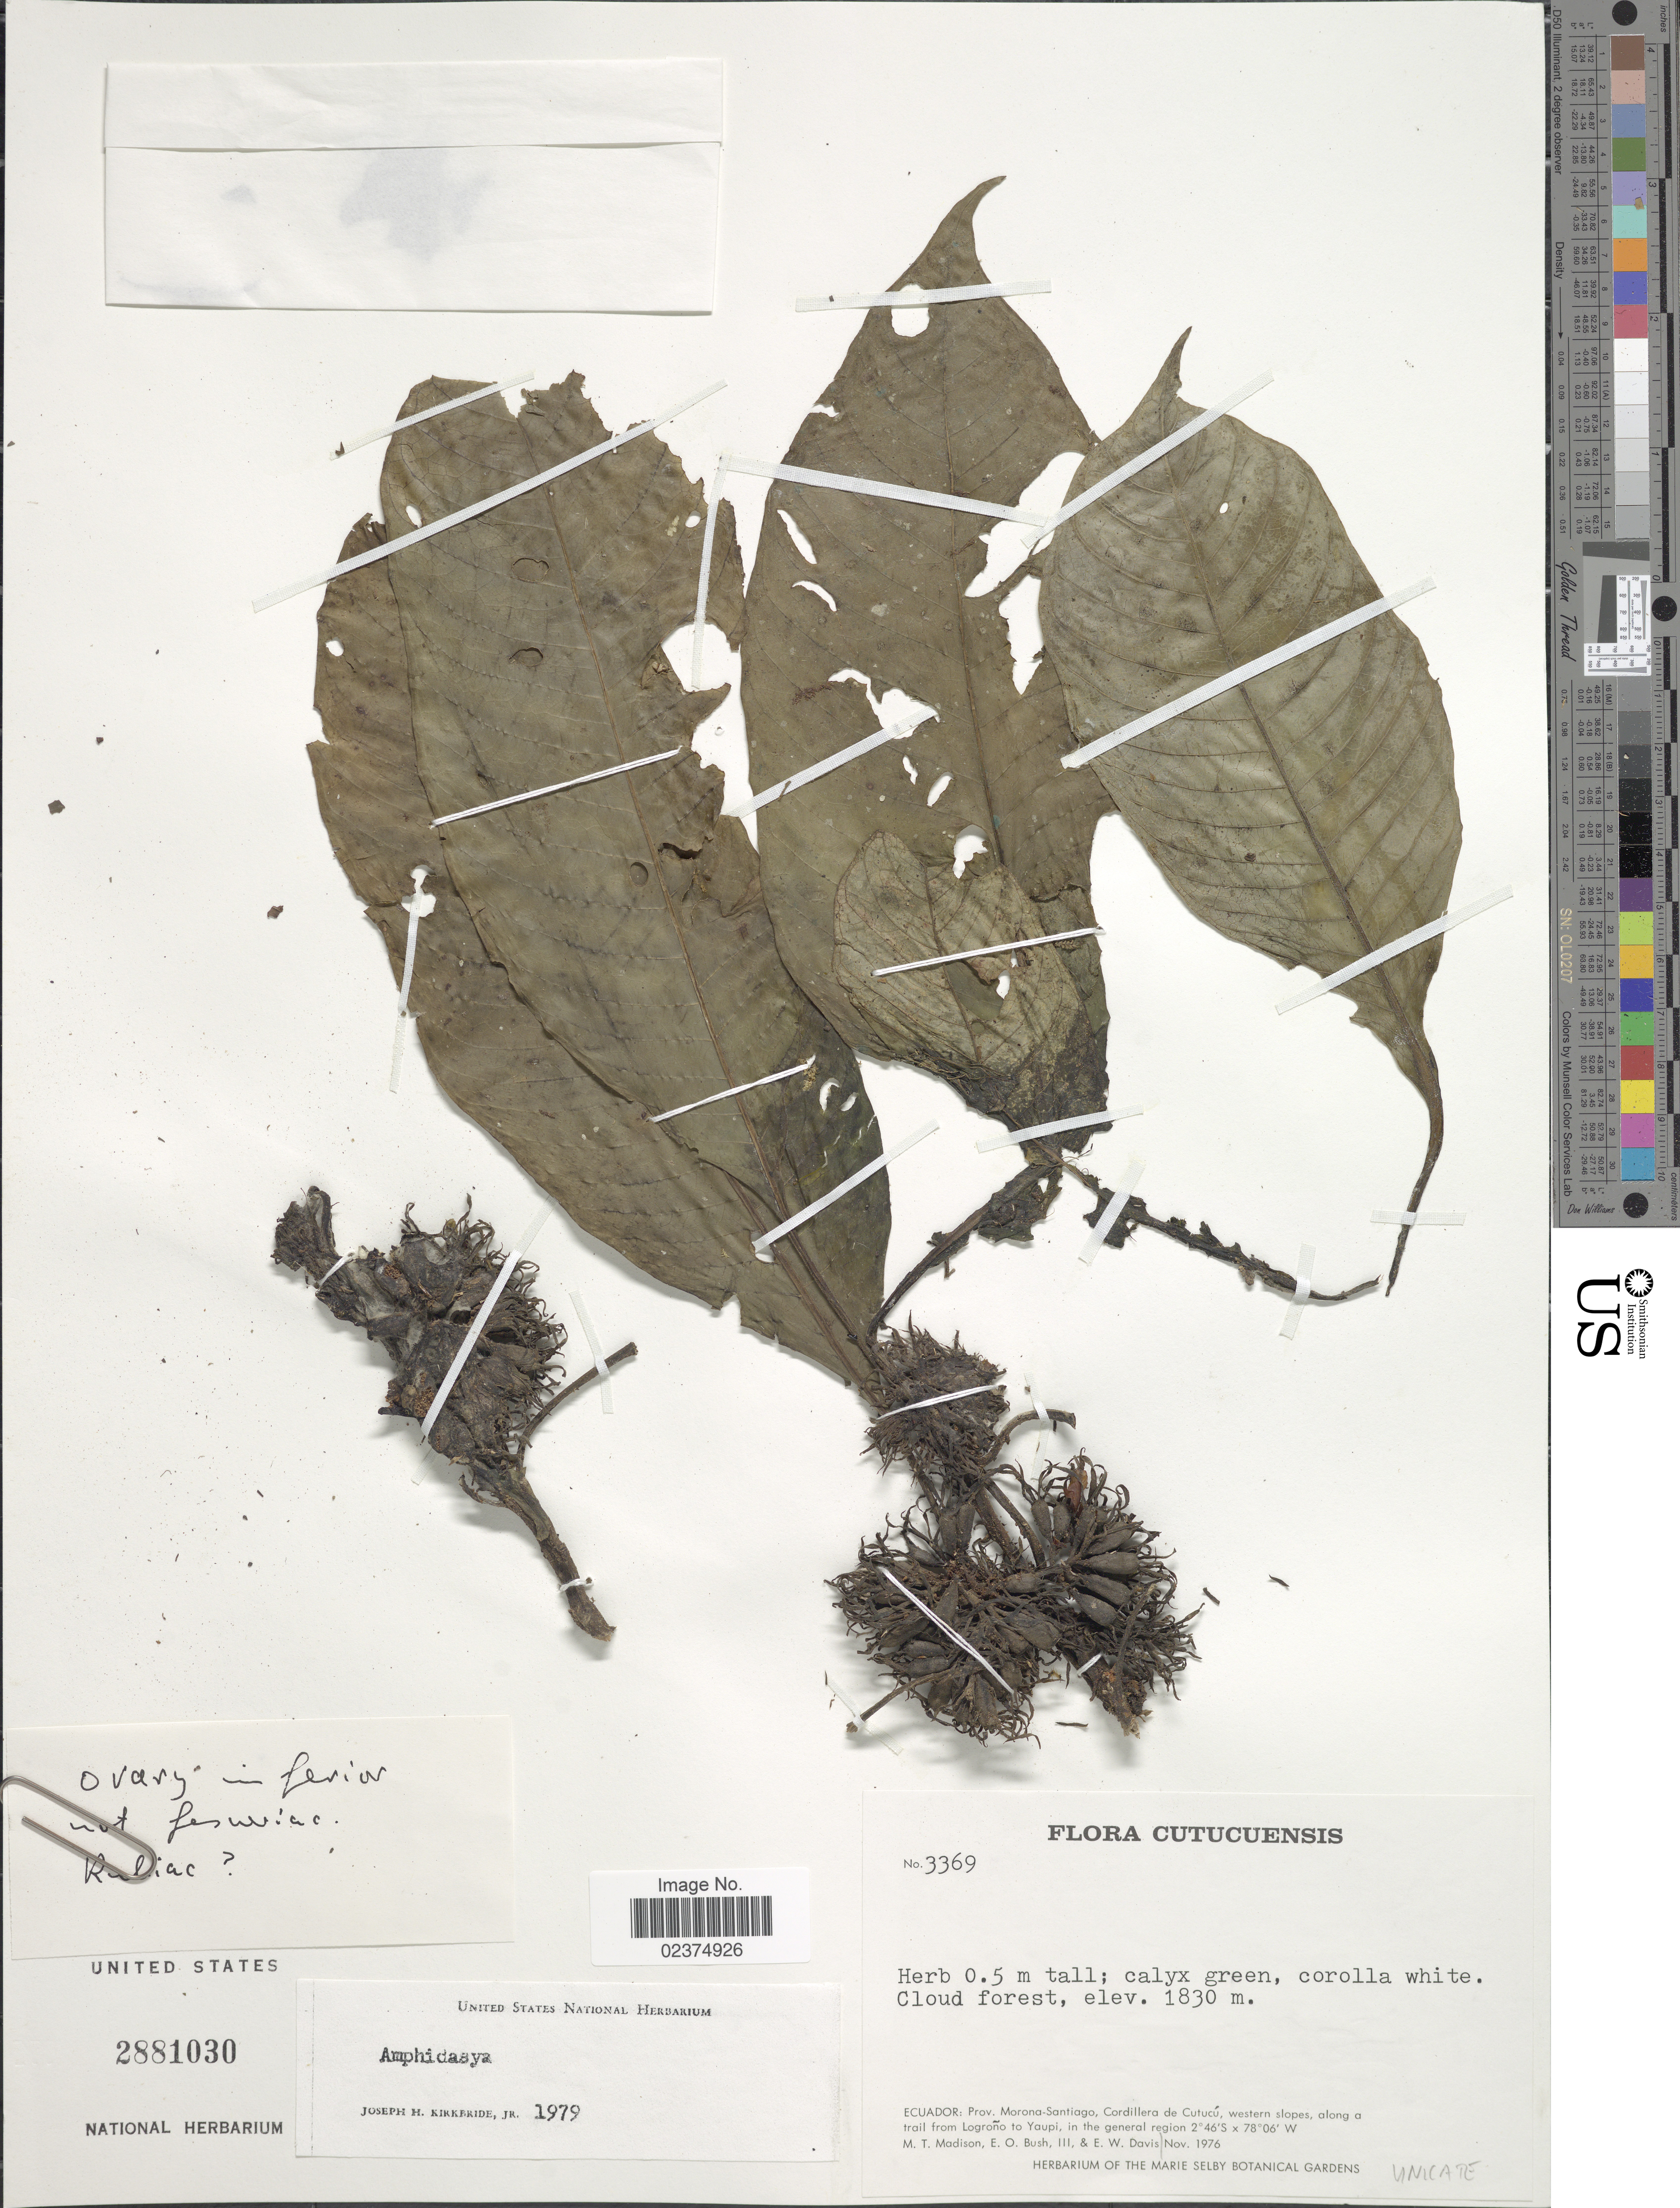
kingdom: Plantae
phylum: Tracheophyta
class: Magnoliopsida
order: Gentianales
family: Rubiaceae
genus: Amphidasya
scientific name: Amphidasya sp.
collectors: M. T. Madison, E. O. Bush & E. W. Davis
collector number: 3369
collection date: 1976-11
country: Ecuador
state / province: Morona-Santiago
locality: Cutucuensis. Prov. Morona-Santiago, Cordillera de Cutucu, western slopes, along a trail from Logrono to Yaupi, in the general region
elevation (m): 1830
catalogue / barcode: US 2881030